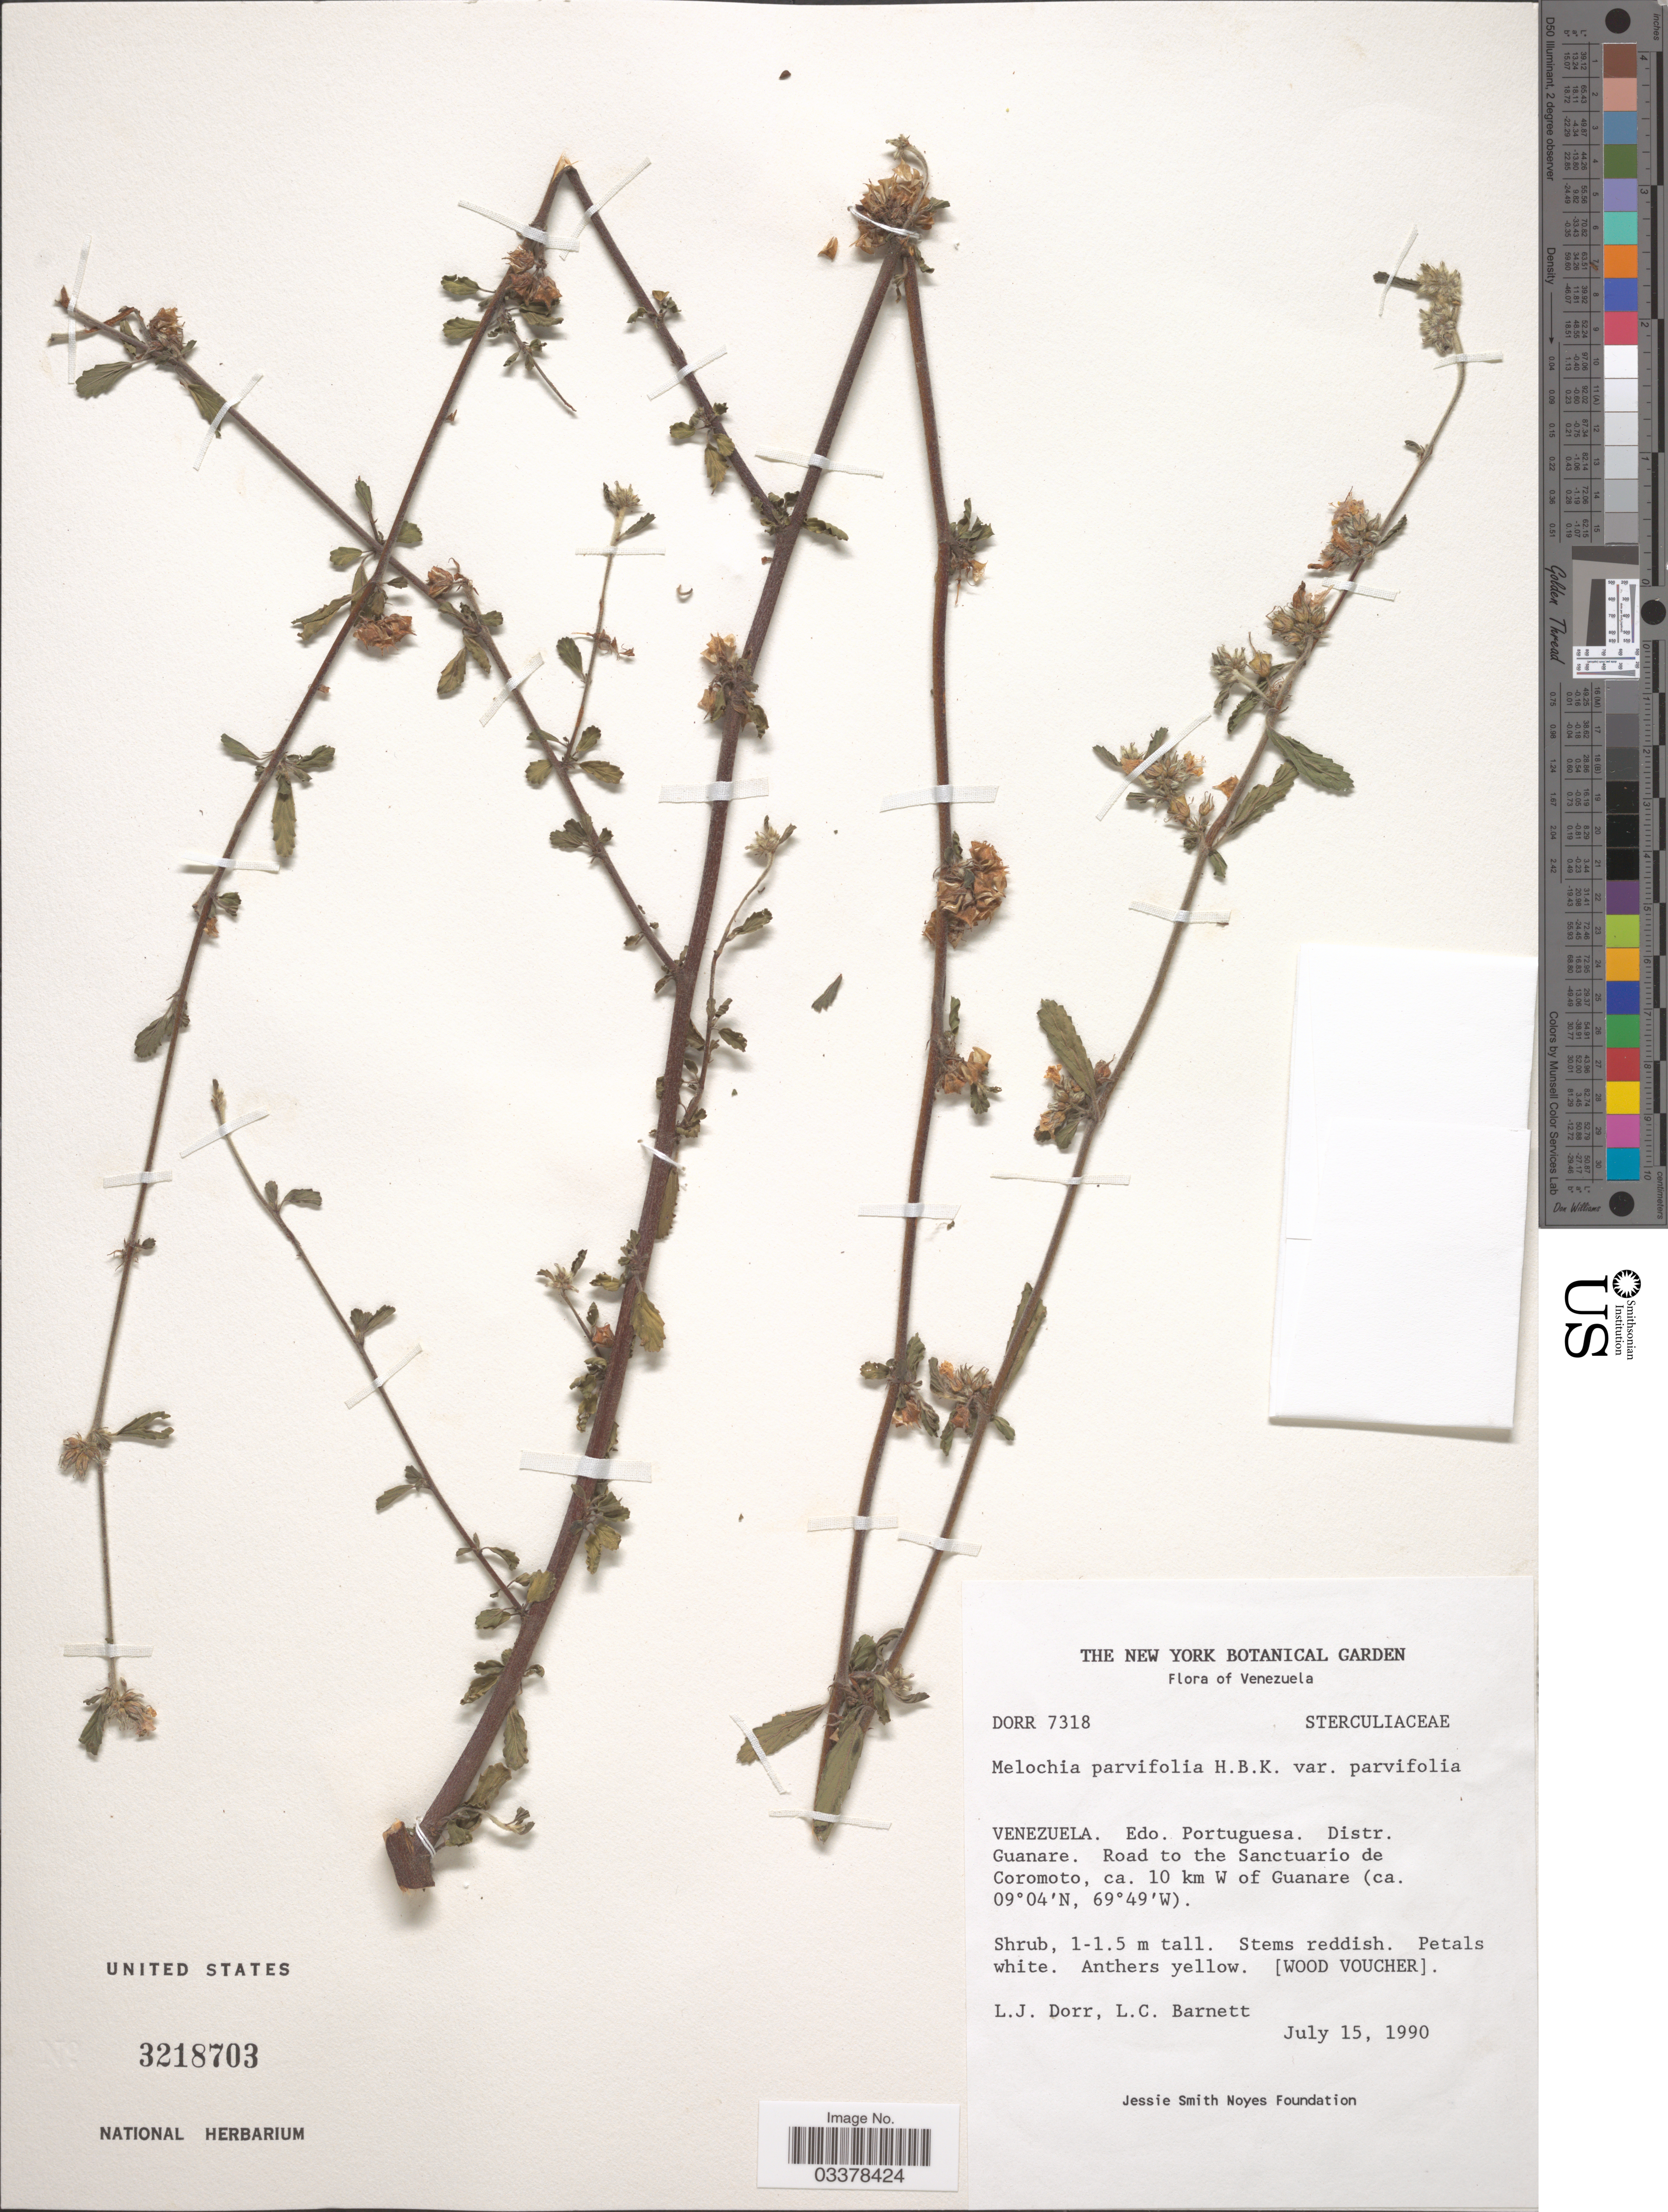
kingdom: Plantae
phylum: Tracheophyta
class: Magnoliopsida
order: Malvales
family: Malvaceae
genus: Melochia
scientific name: Melochia parvifolia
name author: Kunth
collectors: L. J. Dorr & L. C. Barnett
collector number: Dorr 7318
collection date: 1990-07-15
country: Venezuela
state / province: Portuguesa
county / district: Guanare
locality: Road to the Sanctuario de Coromoto, ca. 10 km W of Guanare.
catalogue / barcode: US 3218703